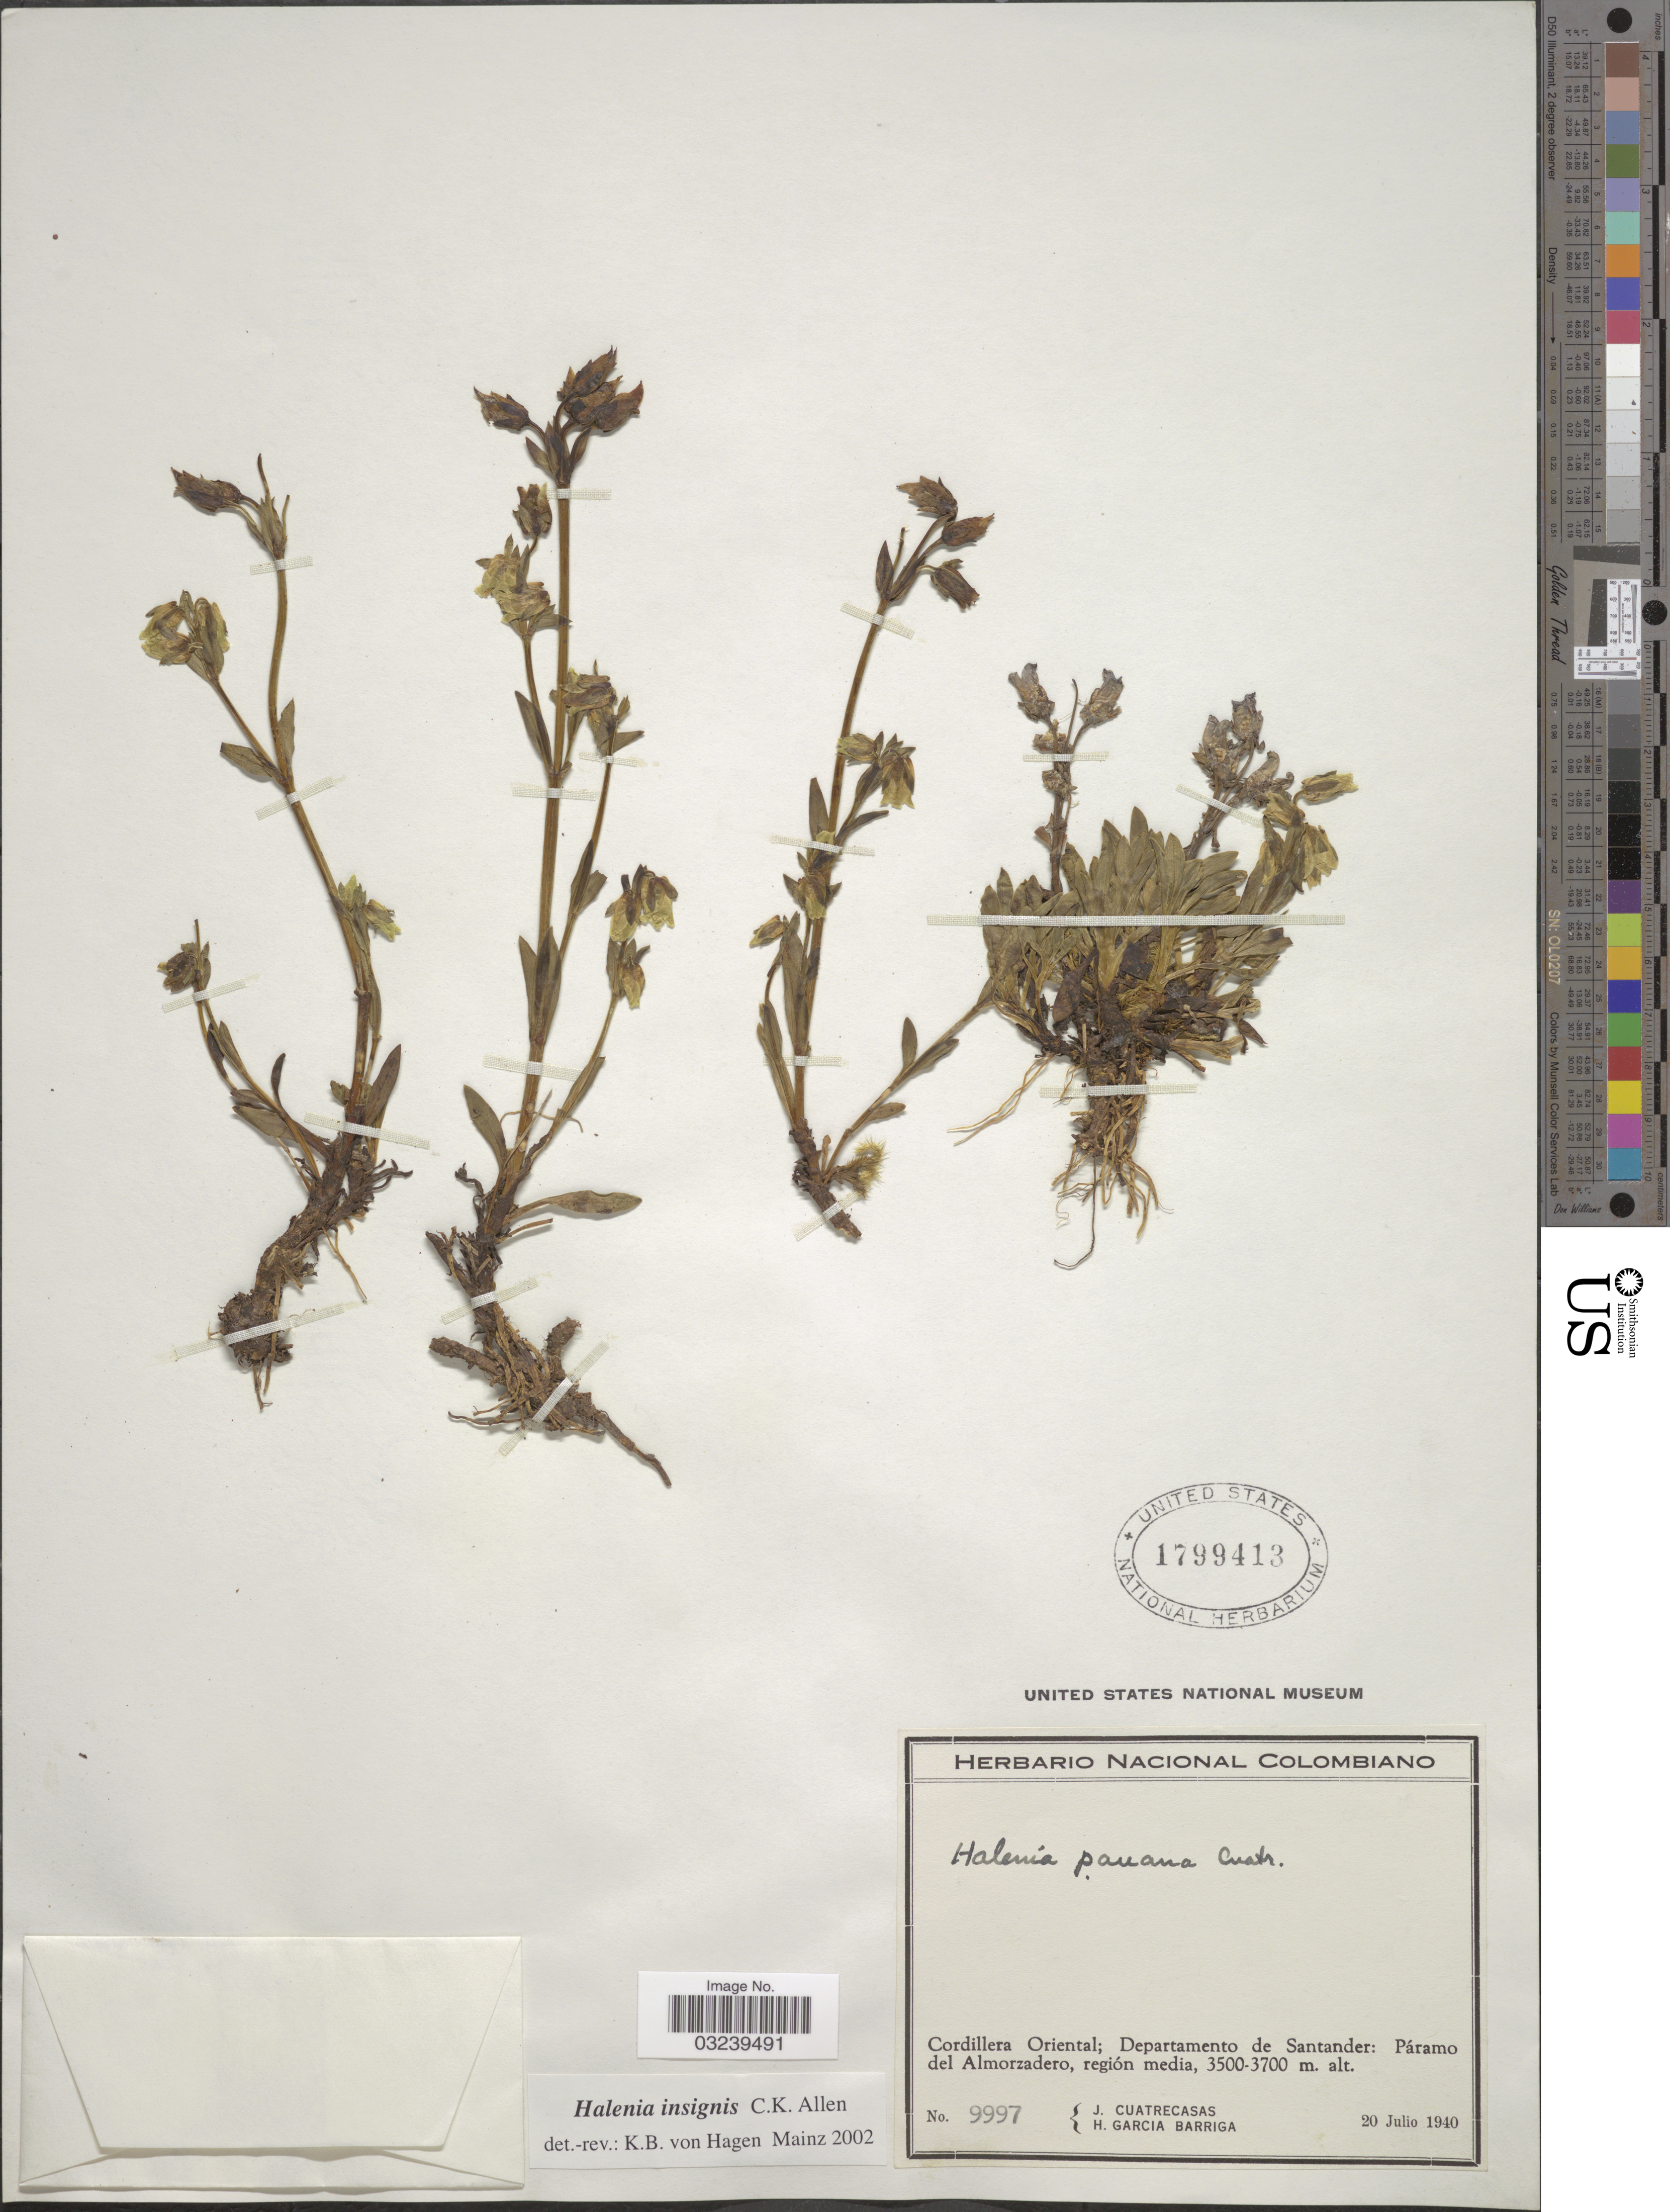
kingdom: Plantae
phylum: Tracheophyta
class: Magnoliopsida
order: Gentianales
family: Gentianaceae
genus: Halenia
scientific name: Halenia insignis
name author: C.K. Allen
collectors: J. Cuatrecasas & H. García Barriga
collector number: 9997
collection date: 1940-07-20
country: Colombia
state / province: Santander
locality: Cordillera Oriental; Departamento de Santander: Páramo del Almorzadero, región media.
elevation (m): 3500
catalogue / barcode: US 1799413